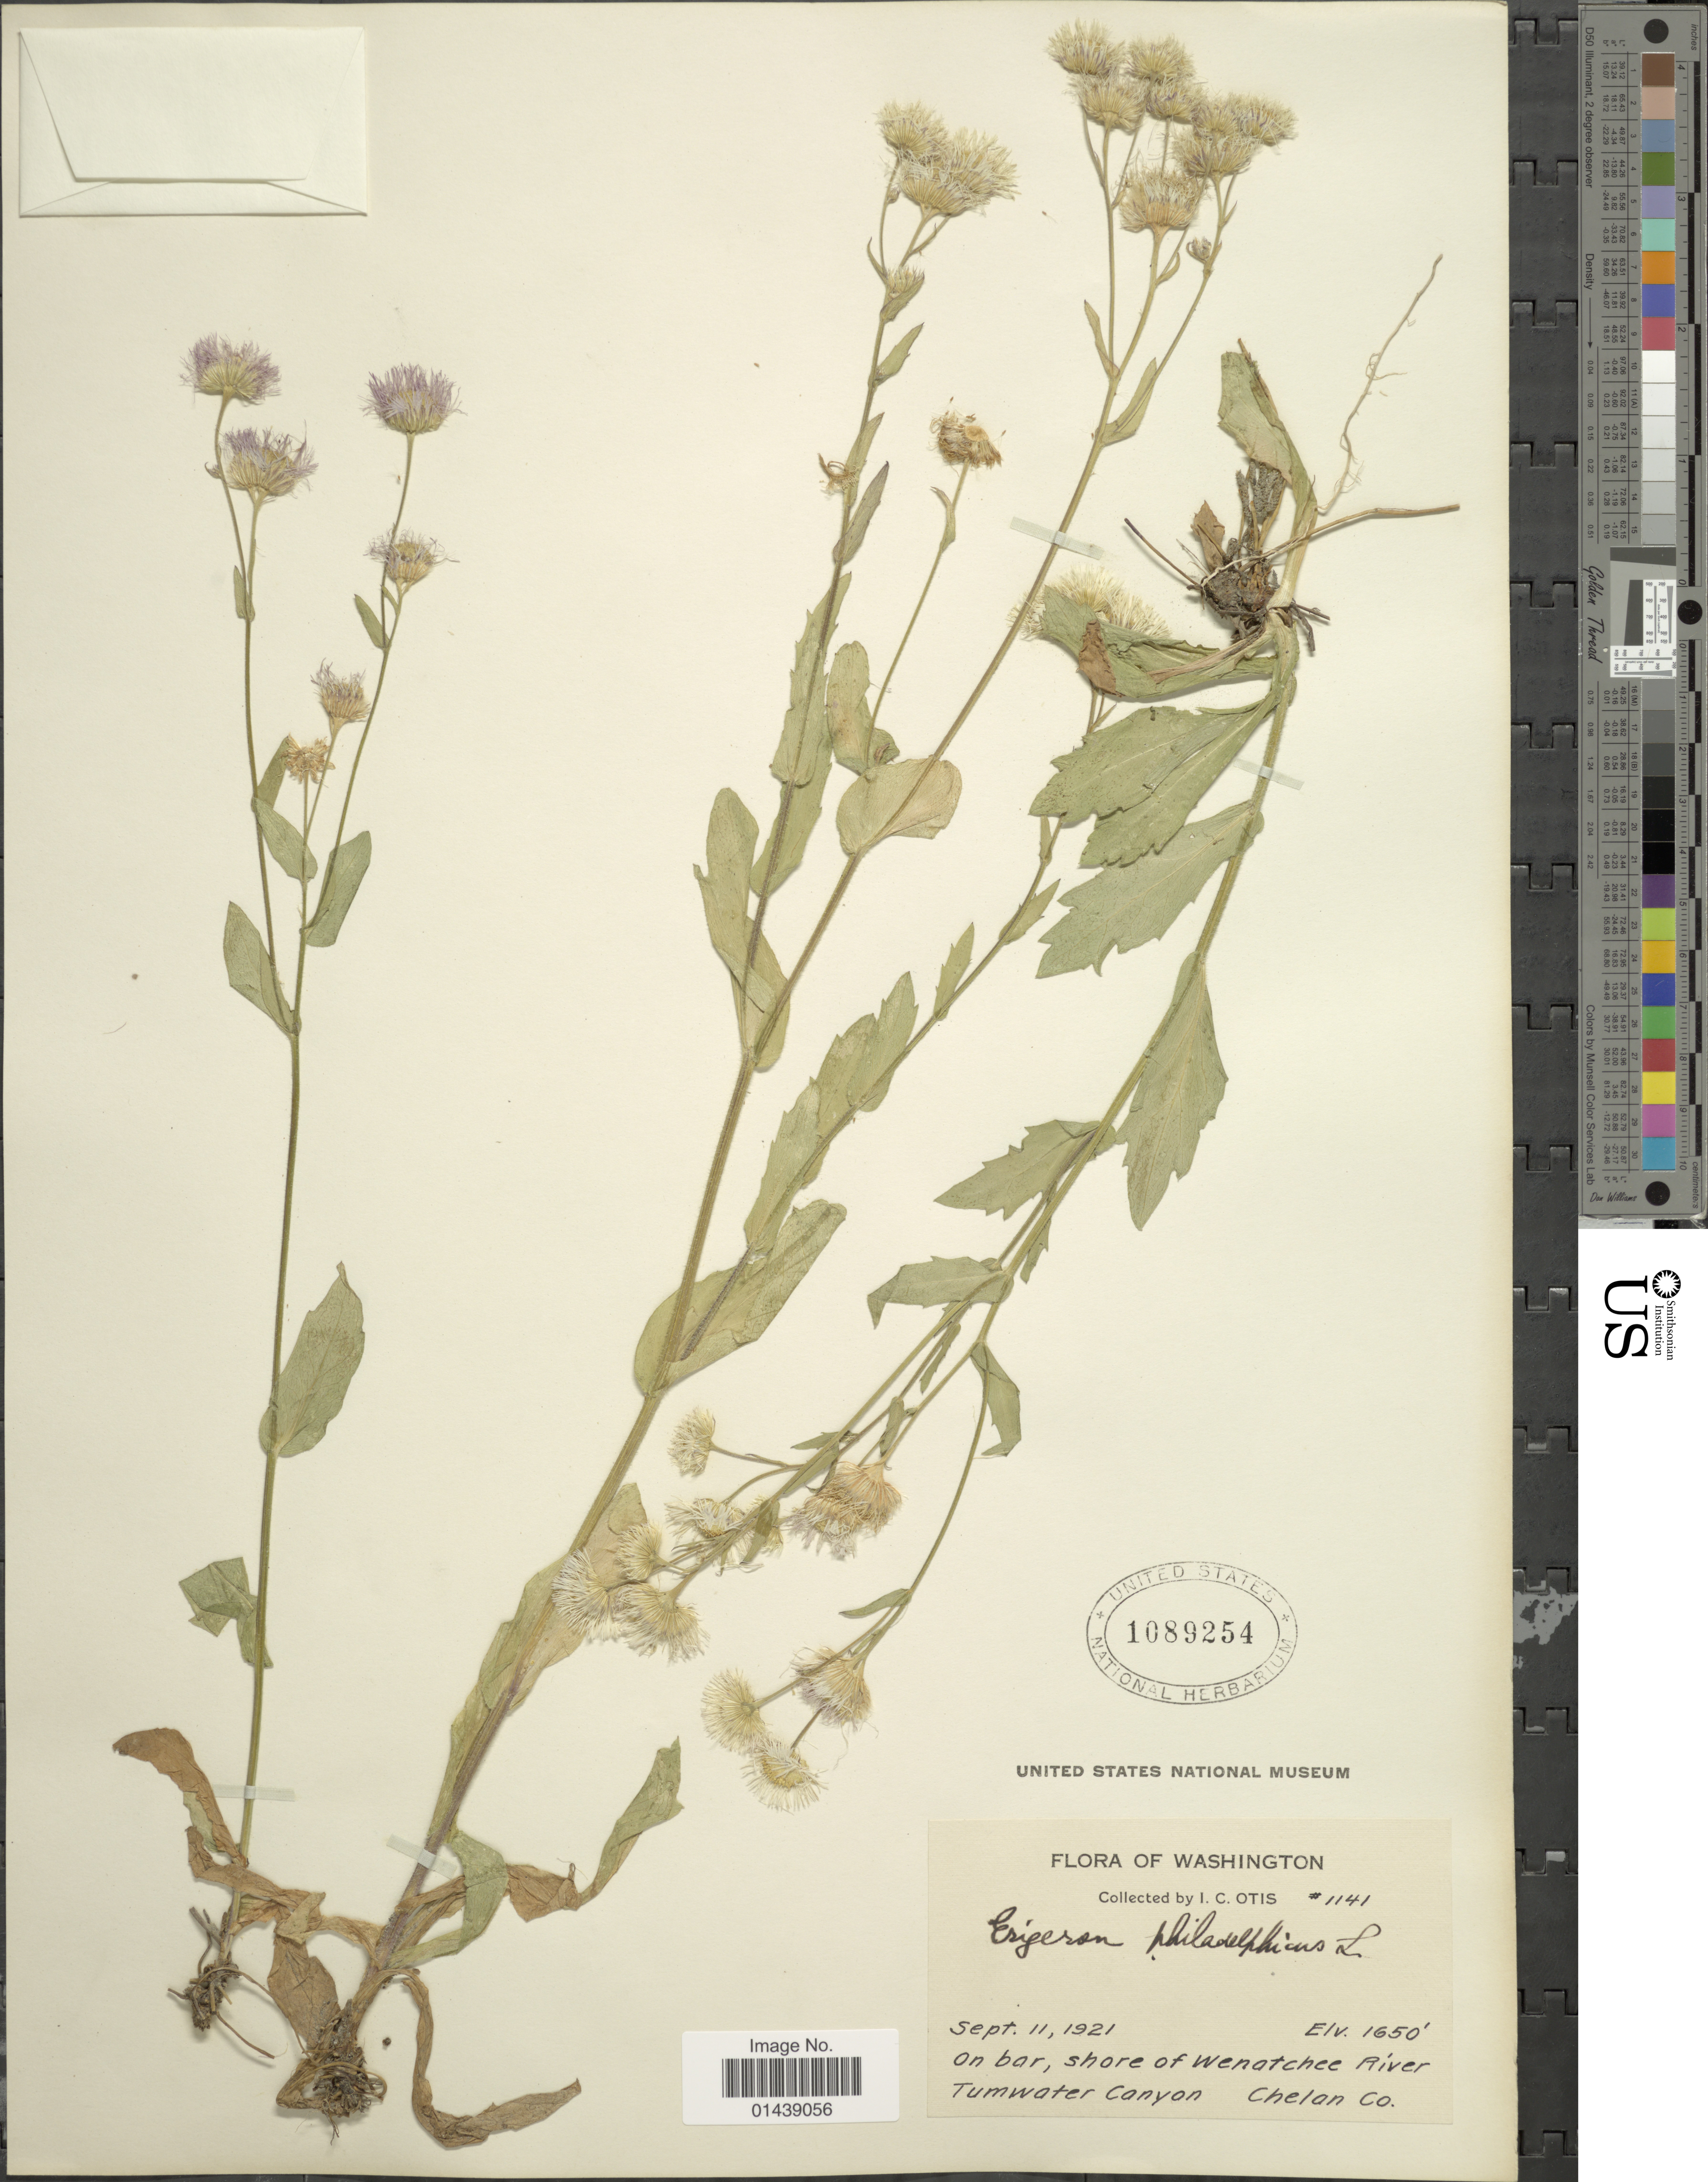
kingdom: Plantae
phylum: Tracheophyta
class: Magnoliopsida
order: Asterales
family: Asteraceae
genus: Erigeron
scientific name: Erigeron philadelphicus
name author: L.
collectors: I. C. Otis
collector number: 1141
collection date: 1921-09-11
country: United States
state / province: Washington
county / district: Chelan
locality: Shore of Wenatchee River. Tumwater Canyon. Chelan Co.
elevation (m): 503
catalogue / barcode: US 1089254